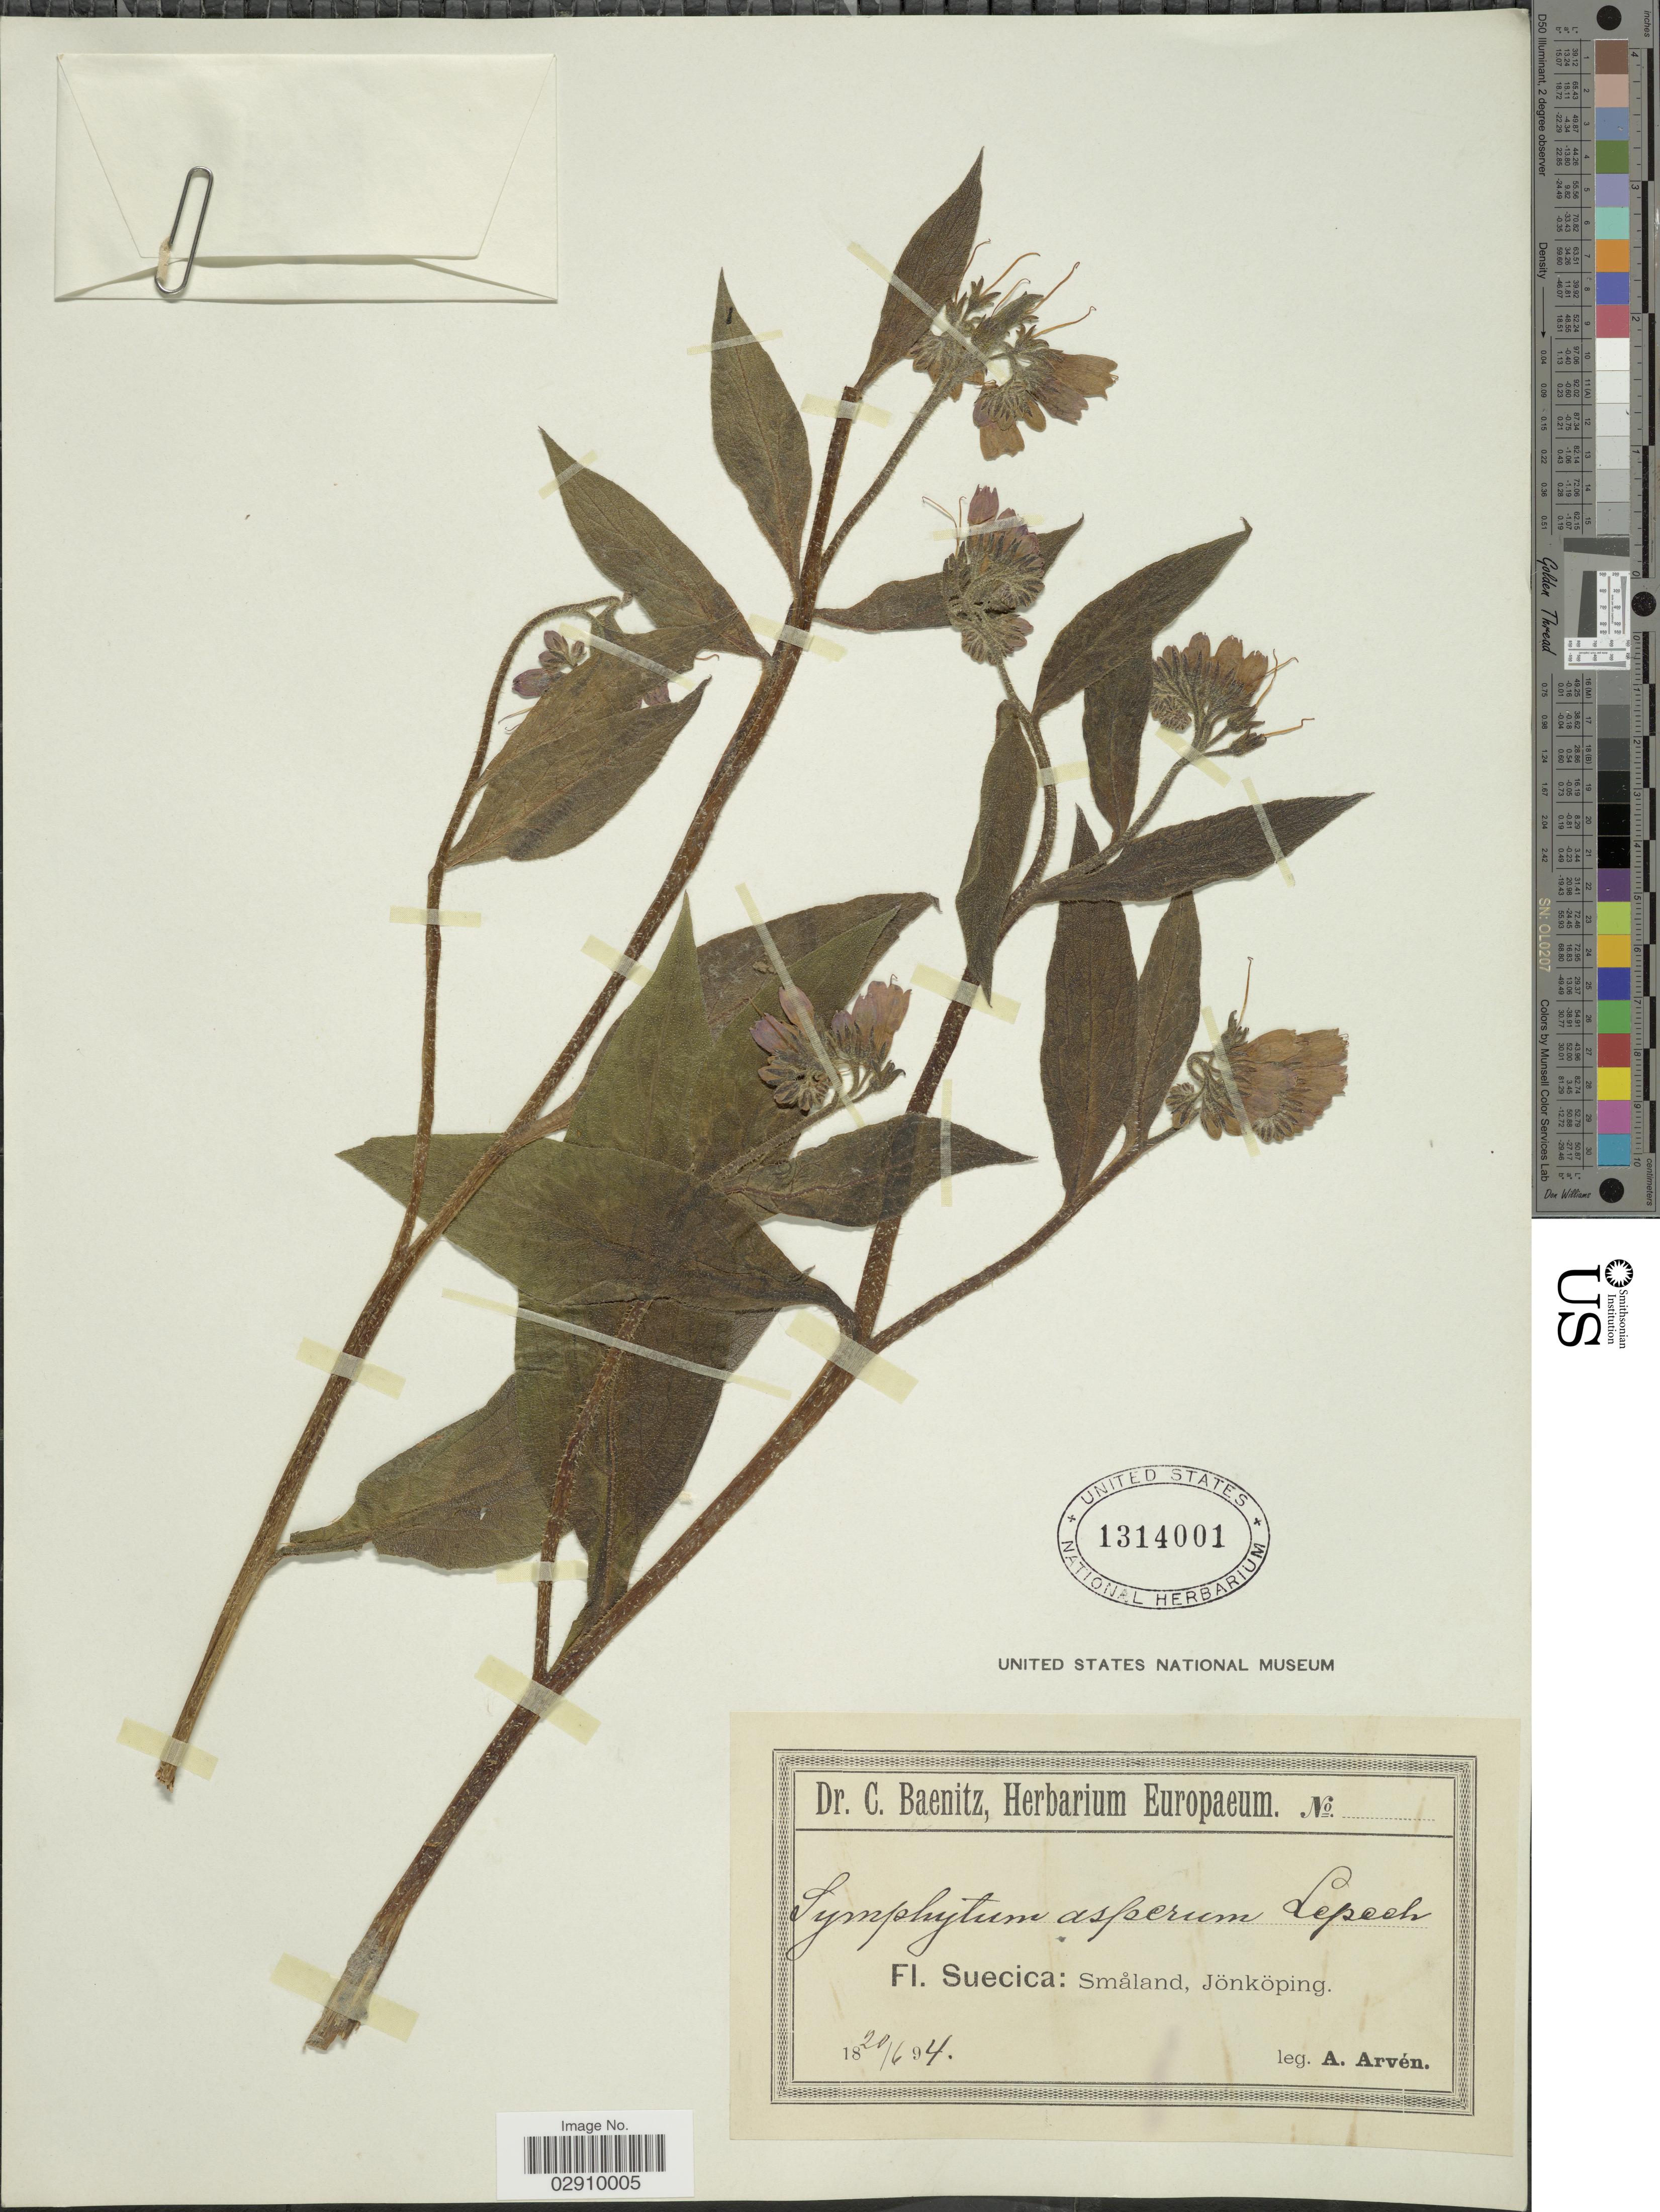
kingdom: Plantae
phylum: Tracheophyta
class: Magnoliopsida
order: Boraginales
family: Boraginaceae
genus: Symphytum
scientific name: Symphytum asperum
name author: Lepech.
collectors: A. Arven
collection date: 1894-06-20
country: Sweden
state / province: Jönköping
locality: Suecica, Smaland, Jönköping.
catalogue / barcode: US 1314001